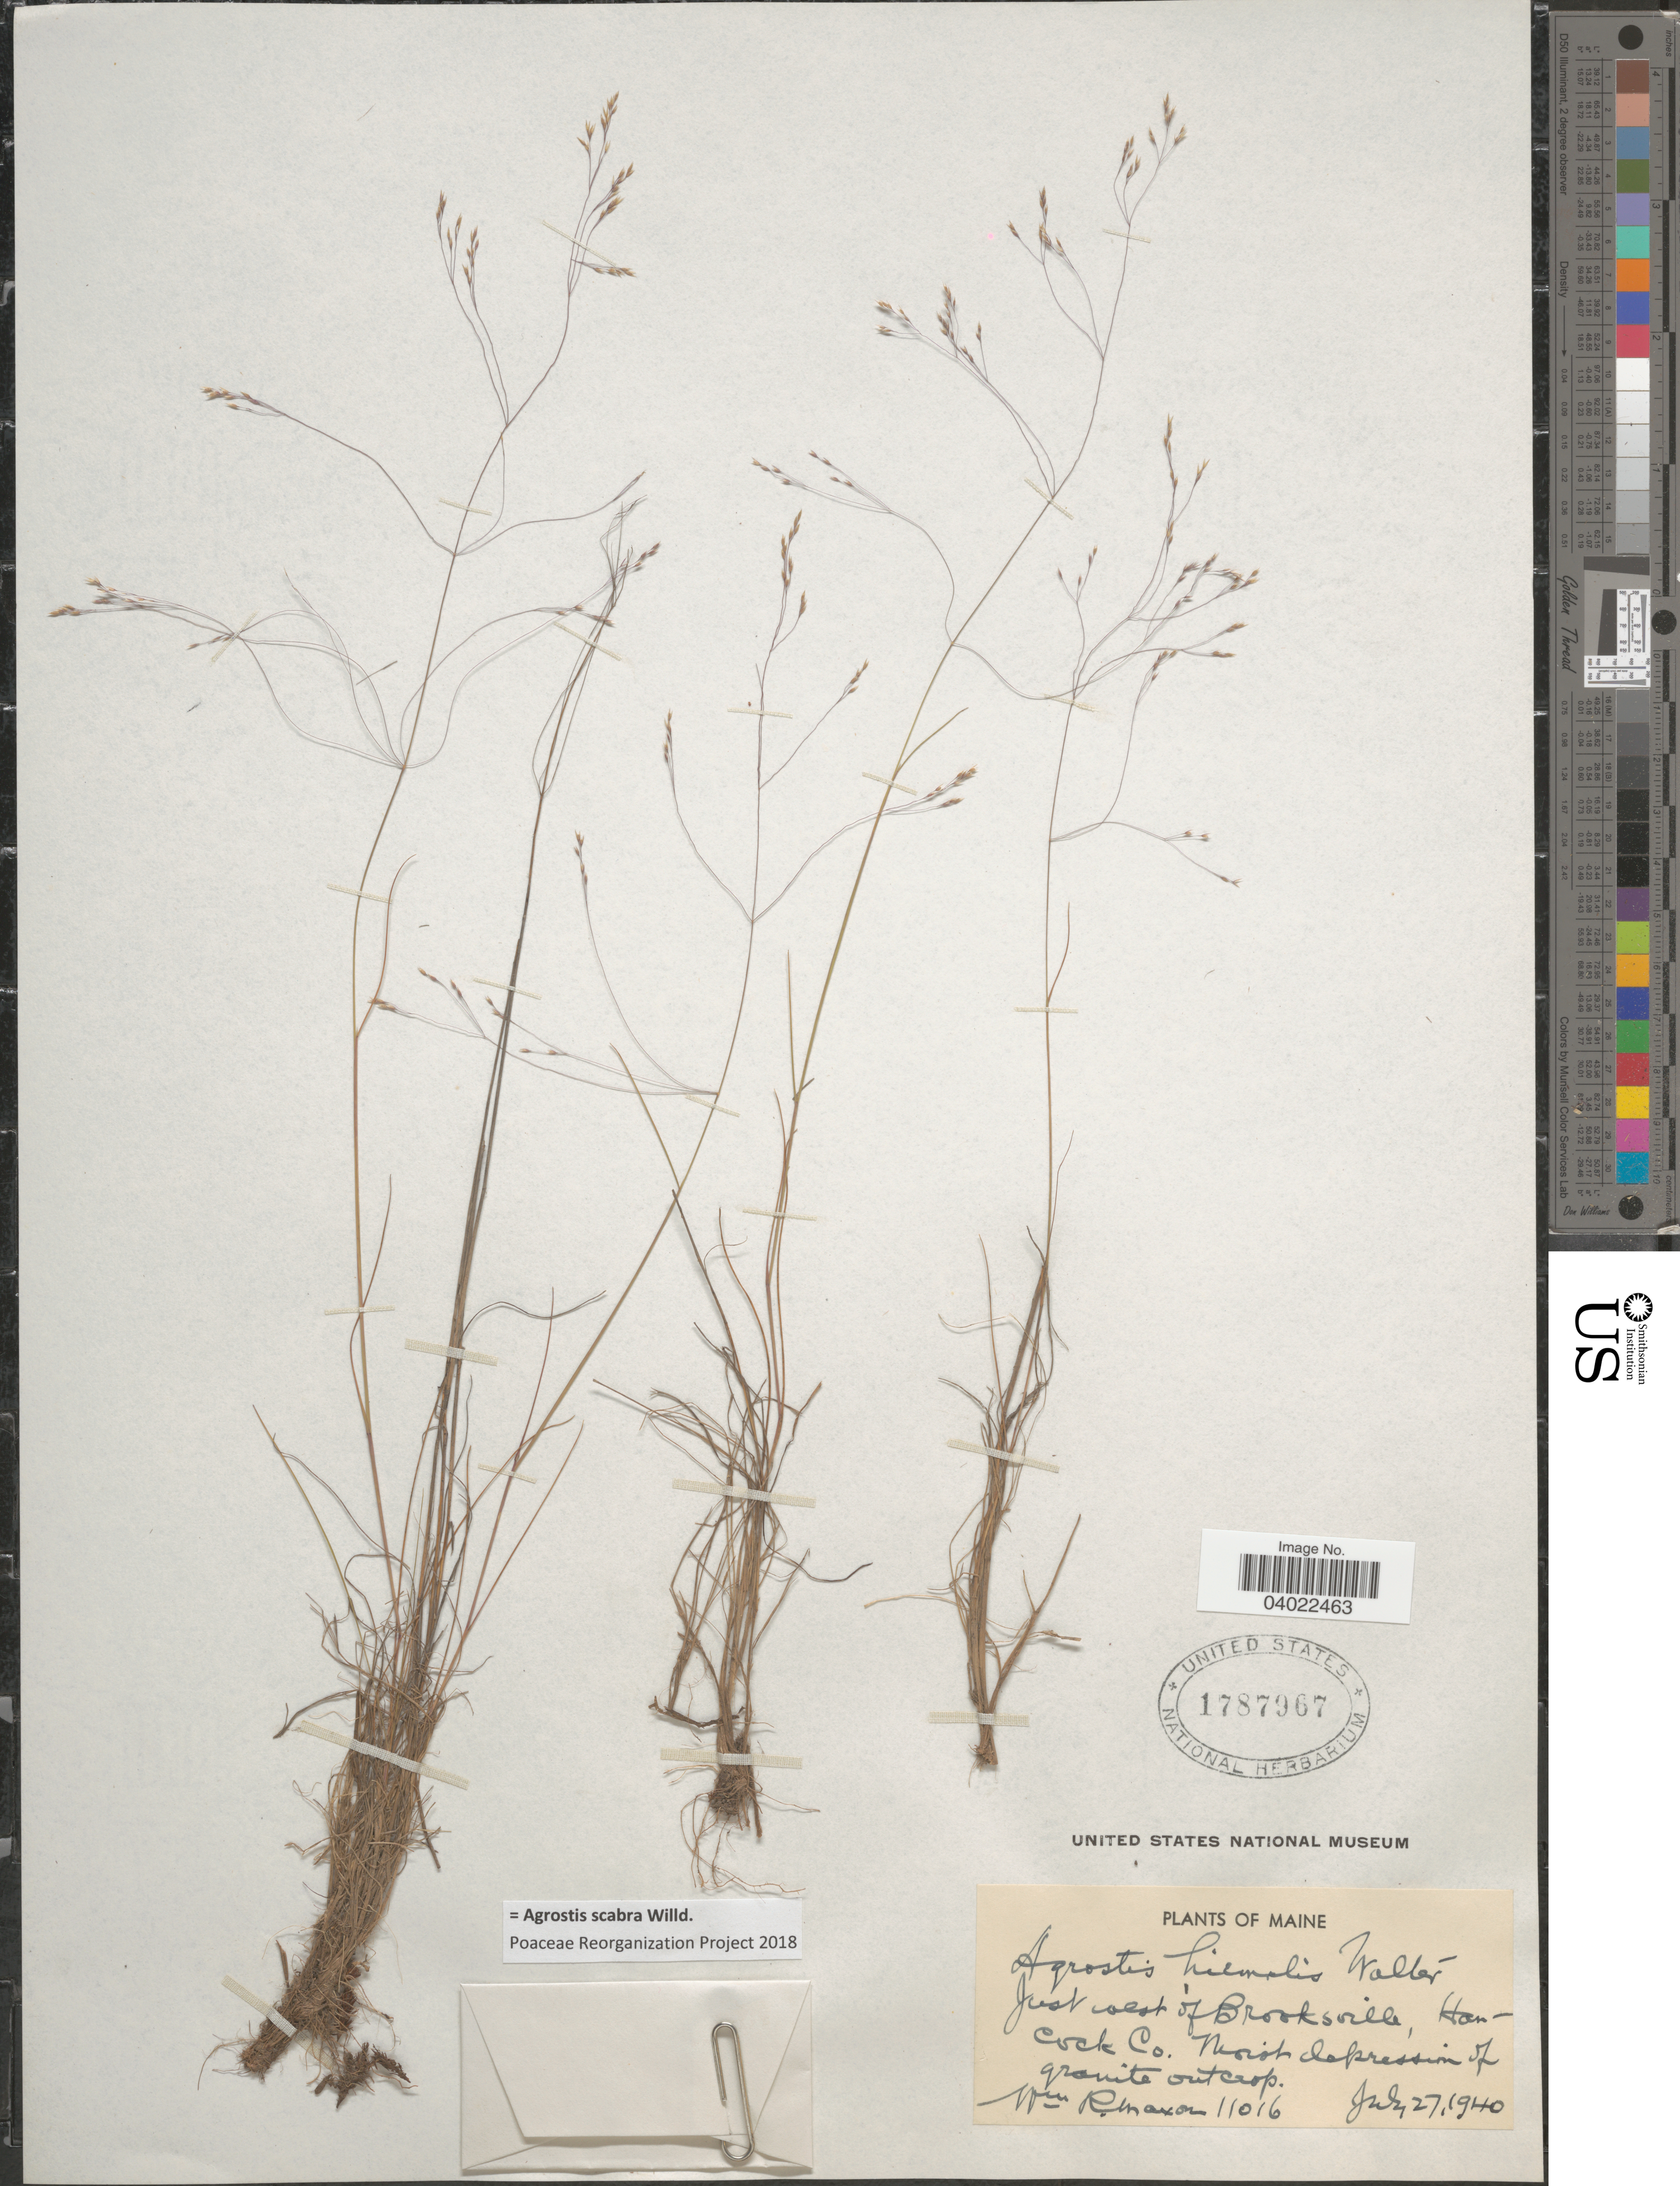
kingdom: Plantae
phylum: Tracheophyta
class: Liliopsida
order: Poales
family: Poaceae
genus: Agrostis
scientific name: Agrostis scabra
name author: Willd.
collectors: W. R. Maxon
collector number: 11016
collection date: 1940-07-27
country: United States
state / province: Maine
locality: Just west of Brooksville, Hancock Co.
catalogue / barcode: US 1787967